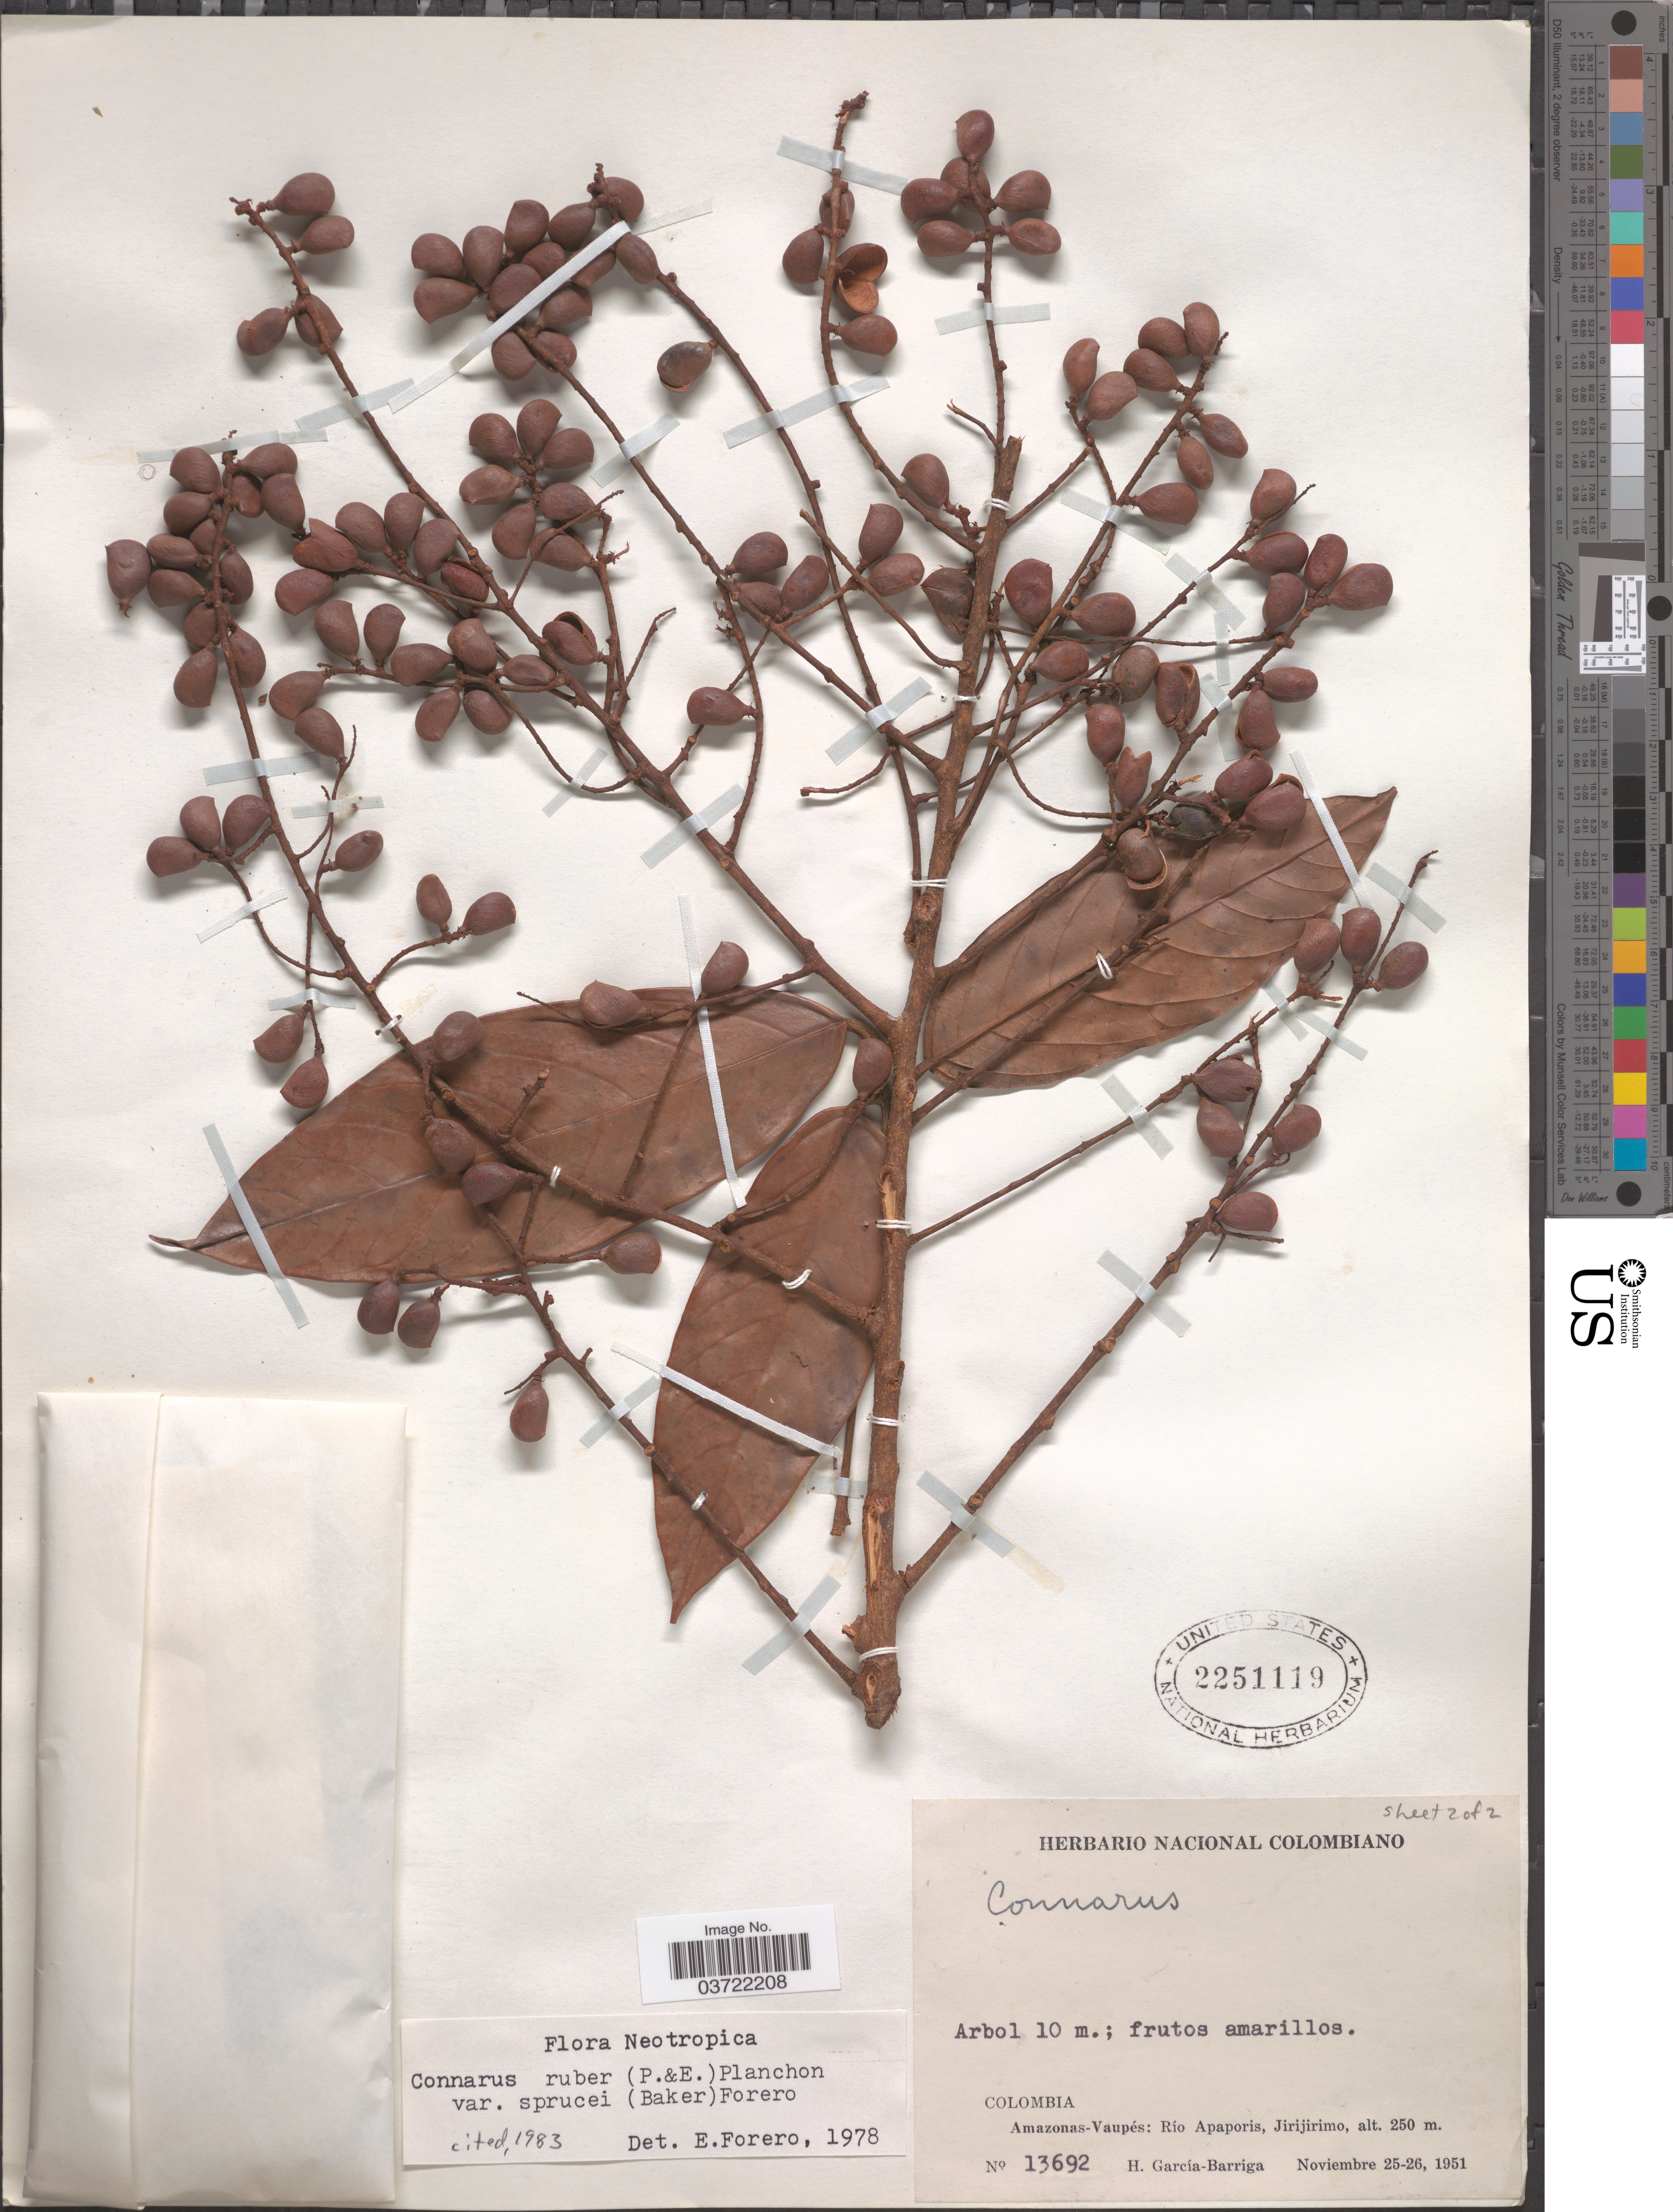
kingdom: Plantae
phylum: Tracheophyta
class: Magnoliopsida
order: Oxalidales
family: Connaraceae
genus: Connarus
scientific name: Connarus ruber var. sprucei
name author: (Baker) Forero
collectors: H. García Barriga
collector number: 13692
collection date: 1951-11-25/1951-11-26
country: Colombia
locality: Amazonas-Vaupés: Río Apaporis, Jirijirimo.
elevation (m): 250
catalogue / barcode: US 2251119